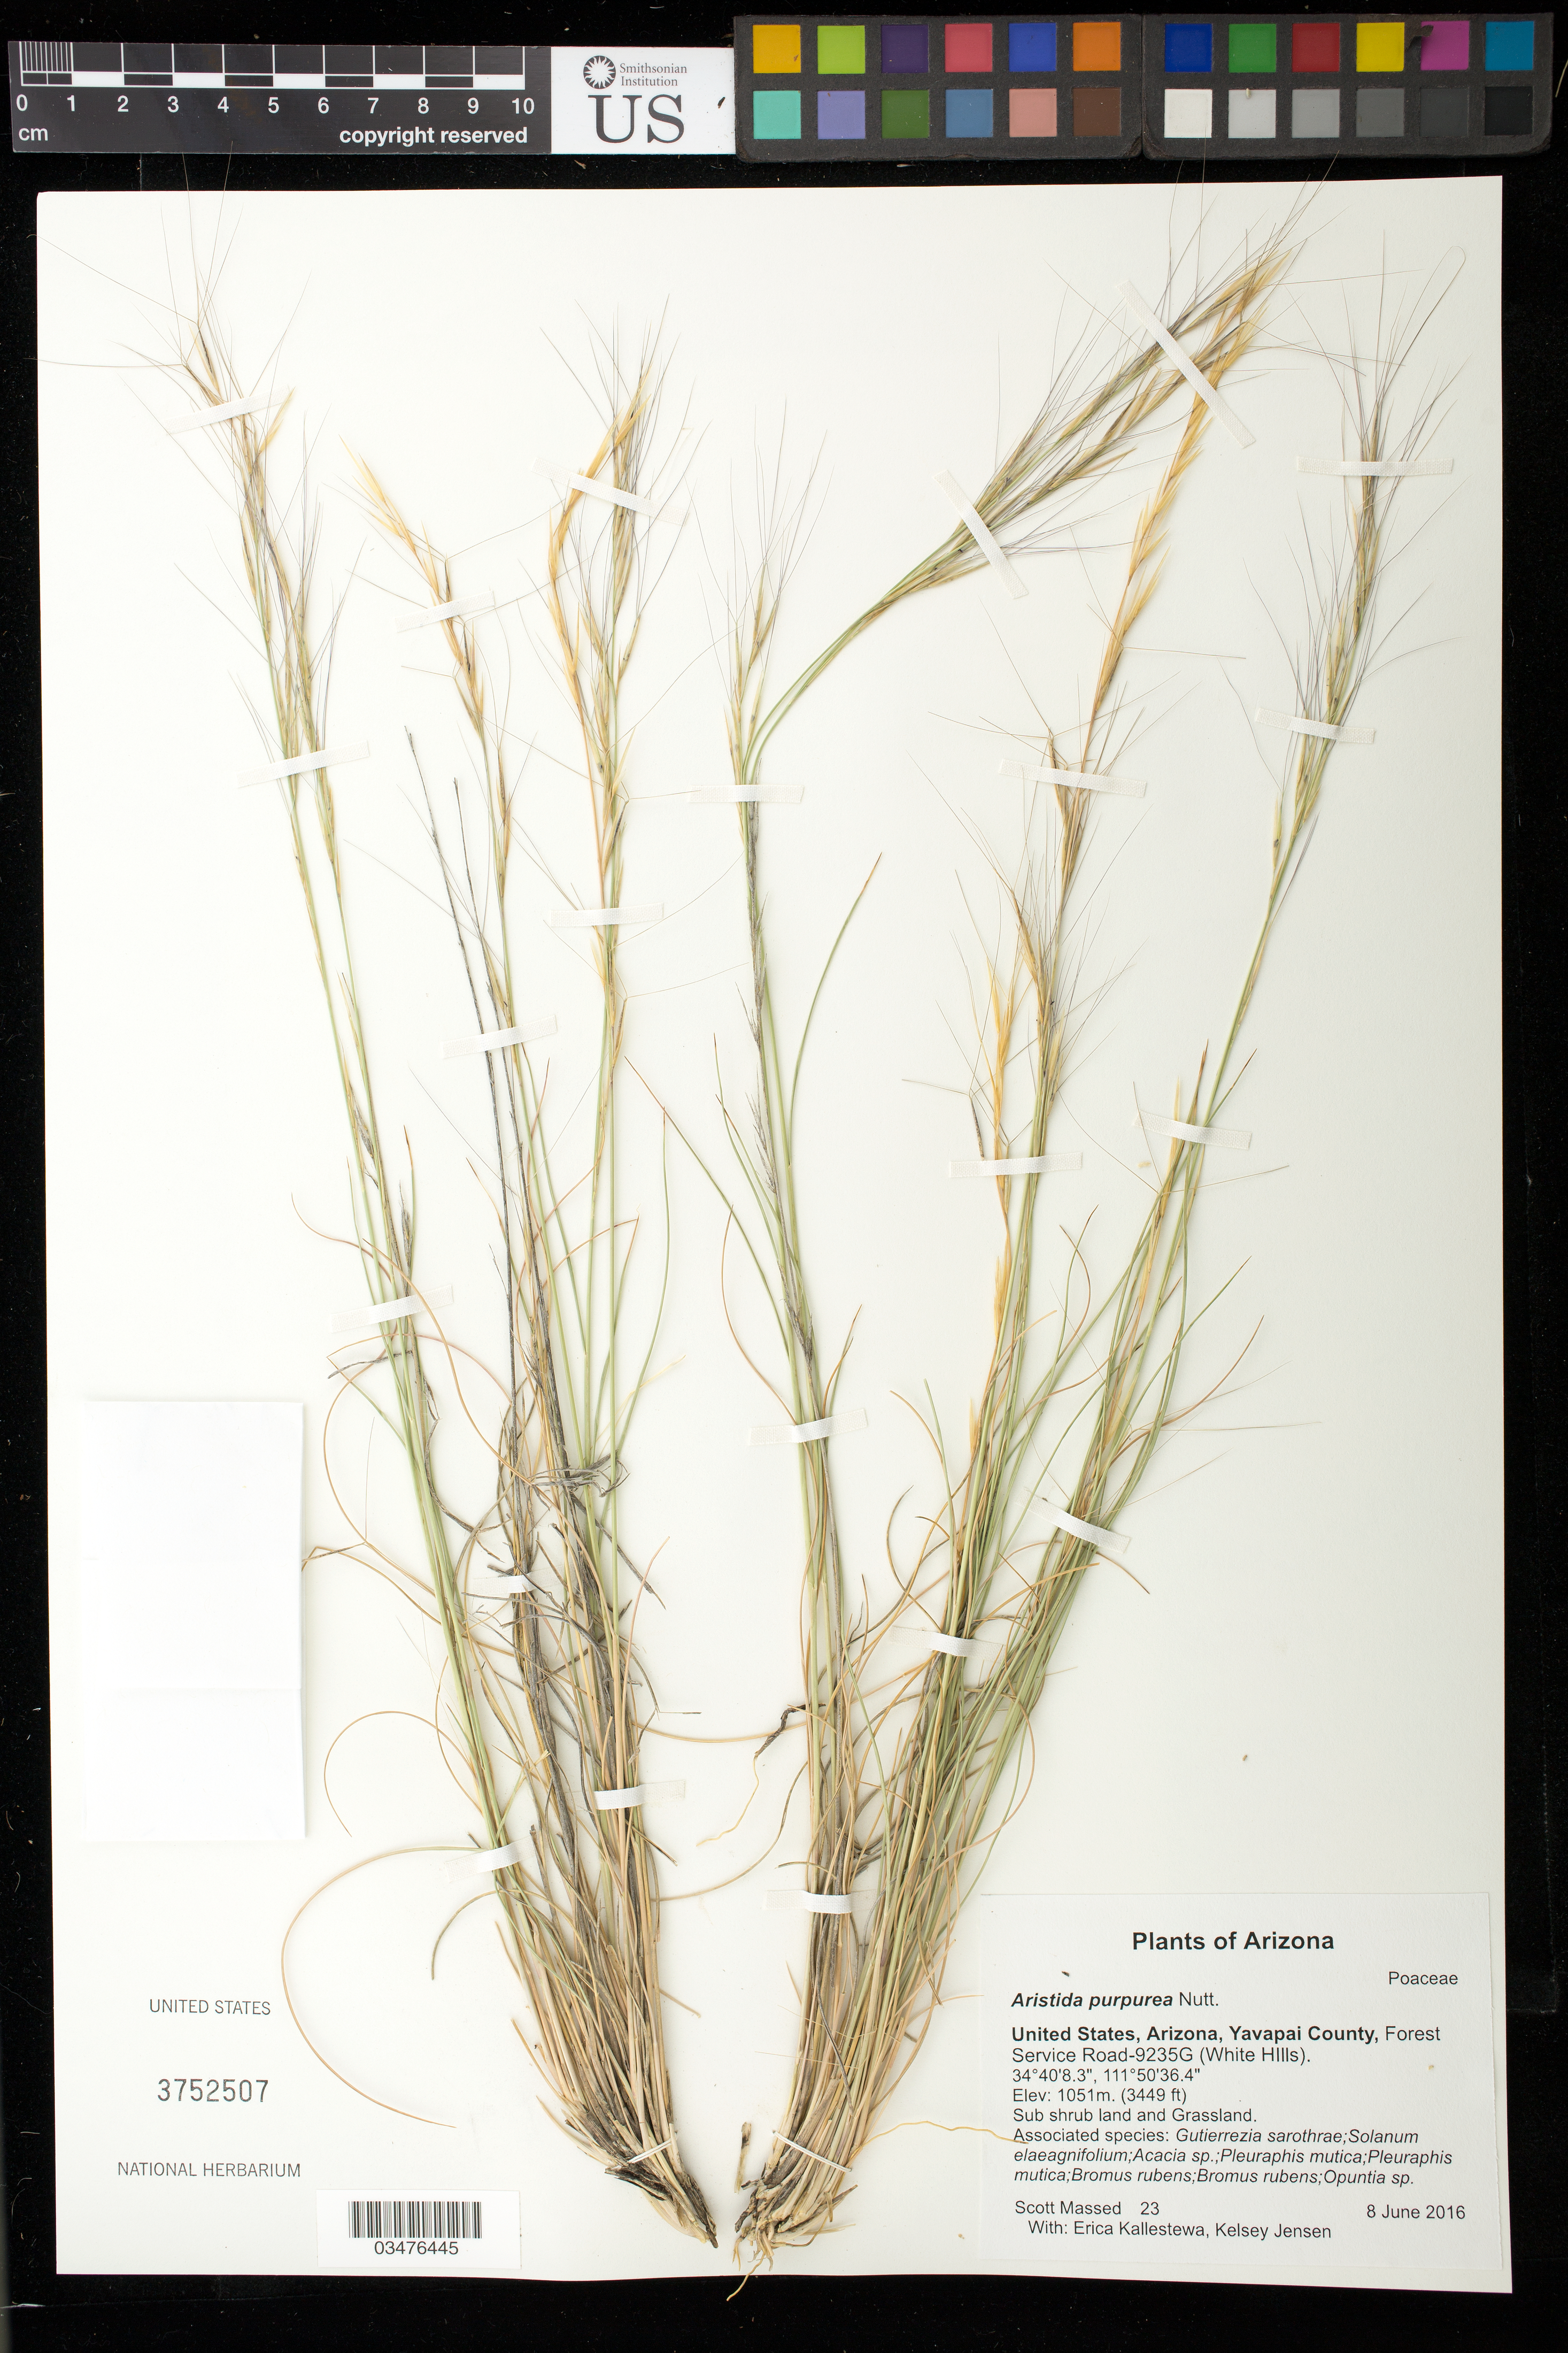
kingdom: Plantae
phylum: Tracheophyta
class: Liliopsida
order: Poales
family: Poaceae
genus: Aristida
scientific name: Aristida purpurea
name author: Nutt.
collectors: S. Massed, E. Kallestewa & K. Jensen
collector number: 23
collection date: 2016-06-08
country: United States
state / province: Arizona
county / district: Yavapai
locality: Service Road -9235G (White Hills)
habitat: Subshrub land and grassland. With Acacia sp., Opuntia sp., Bromus rubens, ect.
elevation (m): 1051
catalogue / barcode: US 3752507